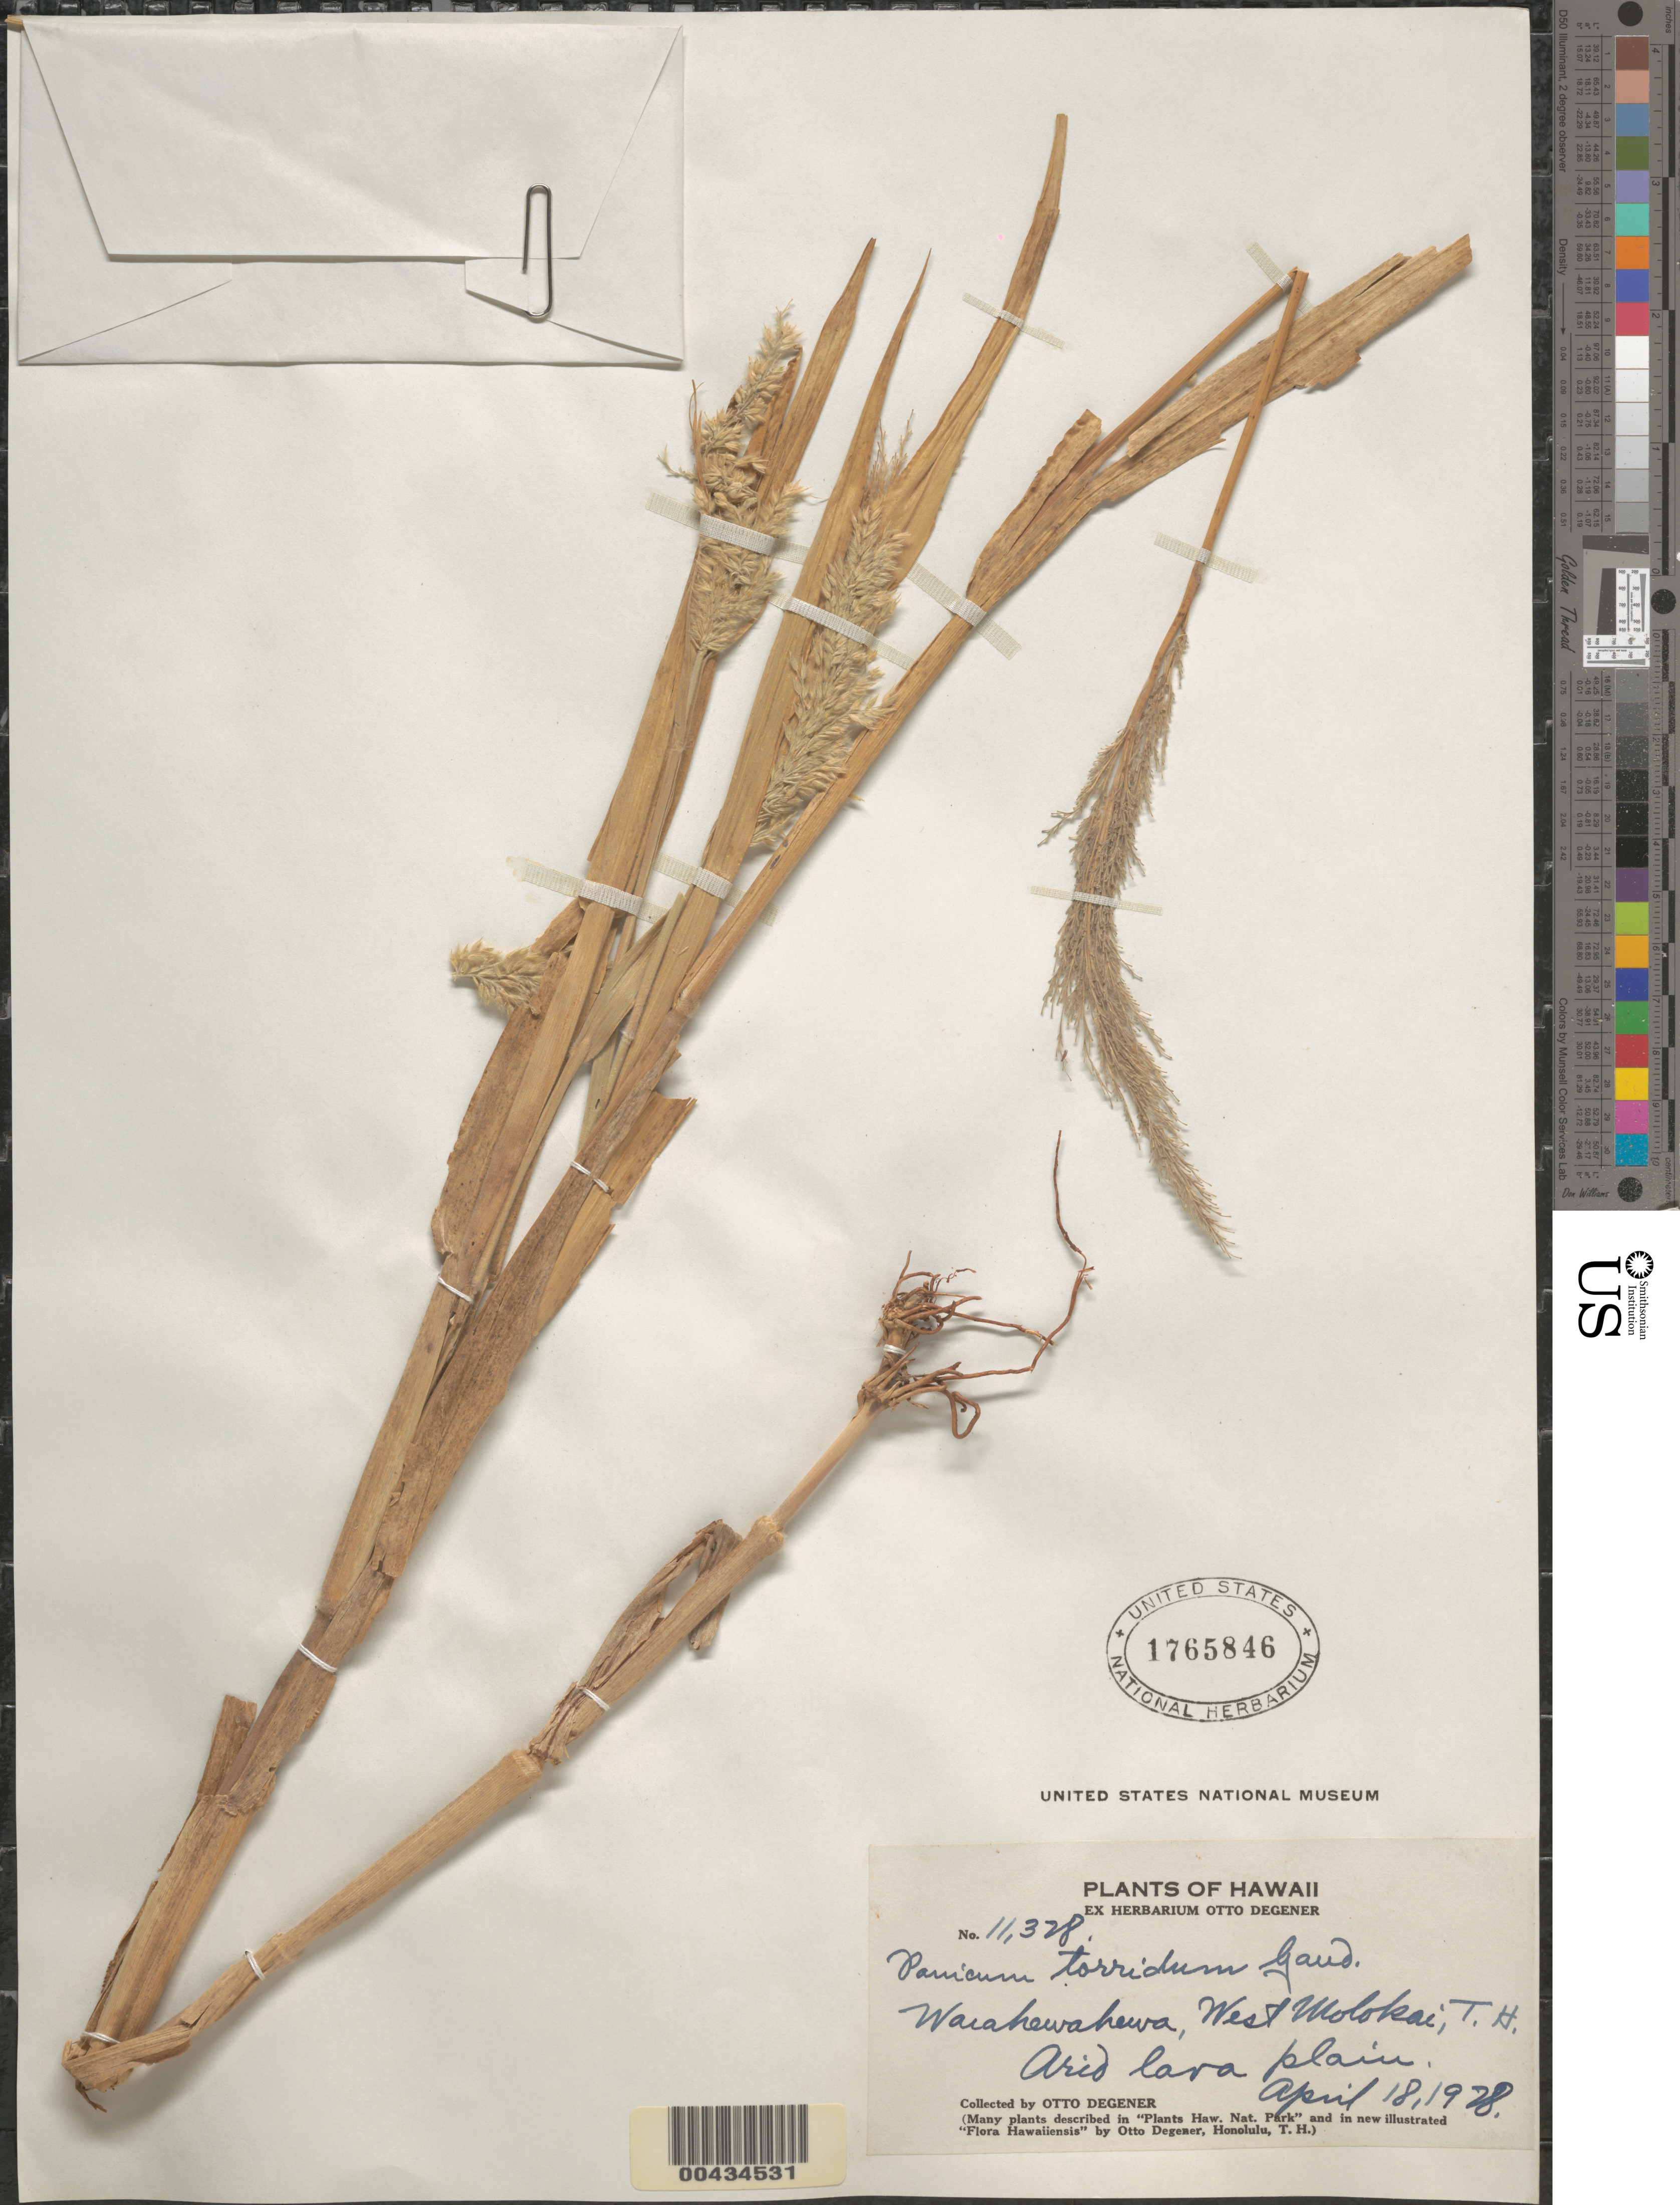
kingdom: Plantae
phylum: Tracheophyta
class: Liliopsida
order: Poales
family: Poaceae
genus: Panicum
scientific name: Panicum torridum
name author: Gaudich.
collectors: O. Degener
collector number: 11328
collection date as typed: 18 Apr 1928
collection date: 1928-04-18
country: United States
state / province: Hawaii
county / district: Maui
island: Moloka'i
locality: Waiahewahewa, West Molokai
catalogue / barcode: US 1765846